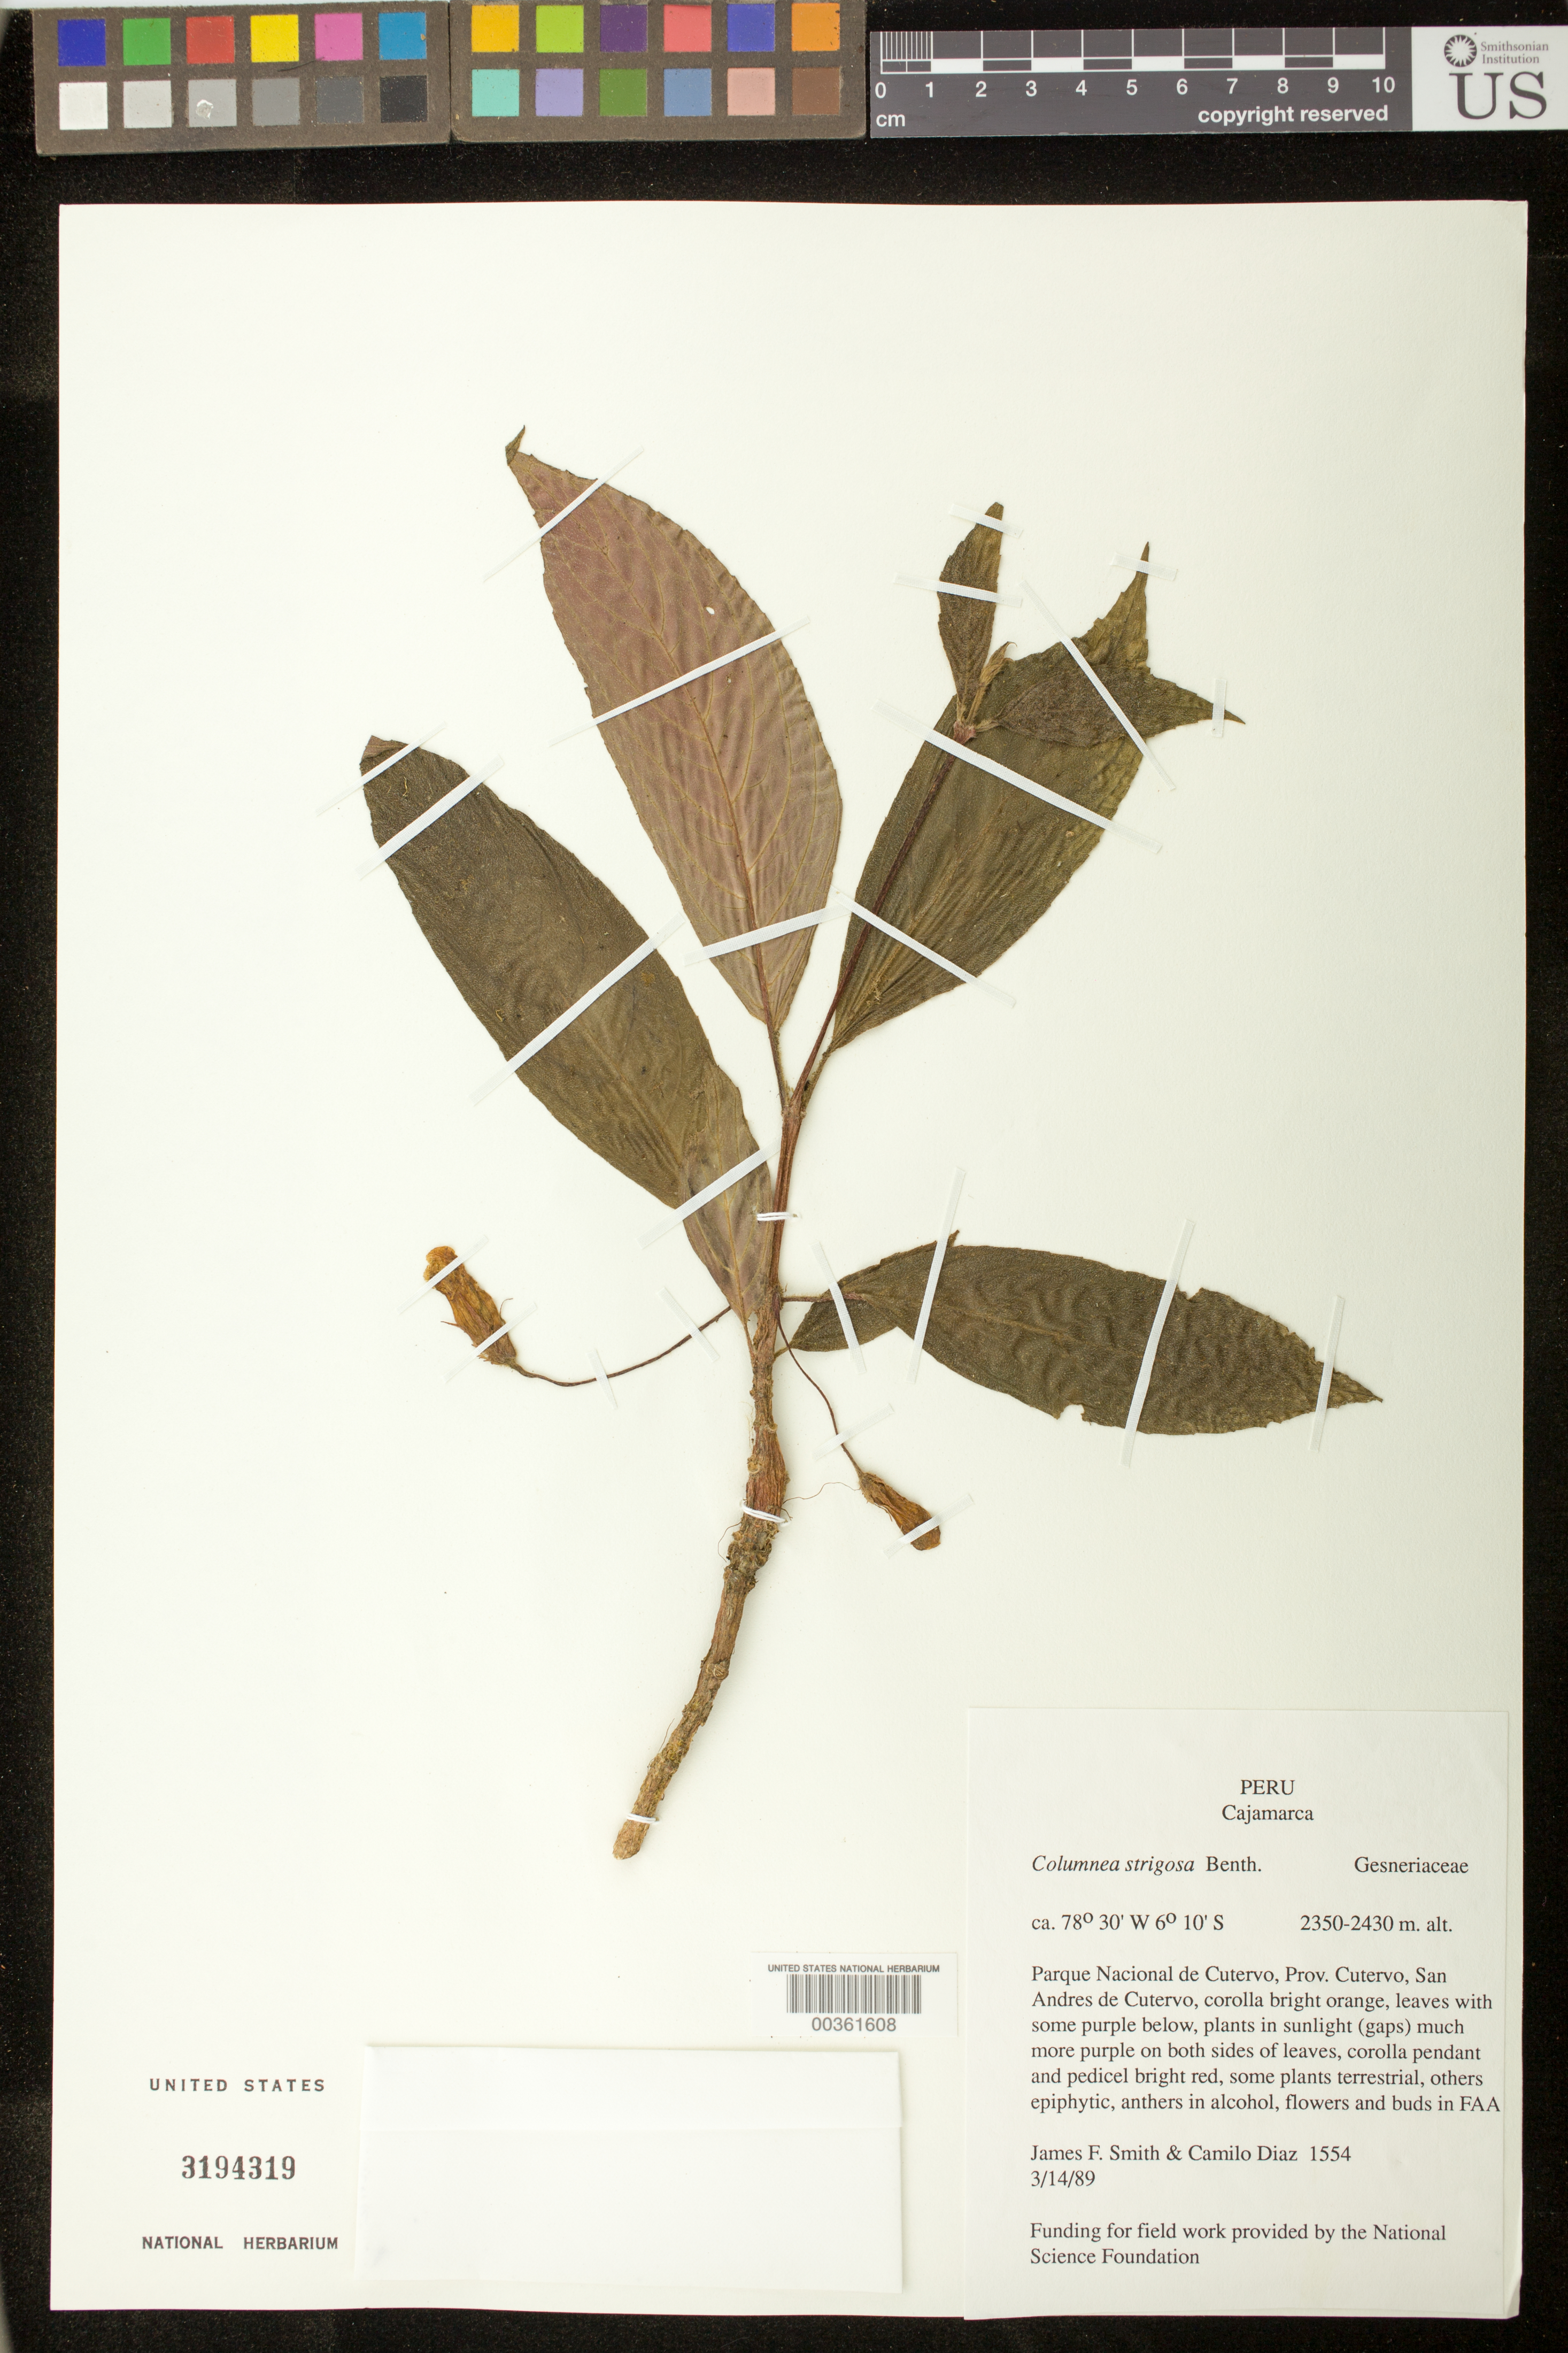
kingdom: Plantae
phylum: Tracheophyta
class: Magnoliopsida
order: Lamiales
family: Gesneriaceae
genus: Columnea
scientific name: Columnea strigosa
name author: Benth.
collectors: J. Smith & C. Díaz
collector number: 1554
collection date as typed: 14 Mar 1989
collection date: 1989-03-14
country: Peru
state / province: Cajamarca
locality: Cutervo, Parque Nacional de Cutervo, San Andres de Cutervo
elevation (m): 2350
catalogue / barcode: US 3194319